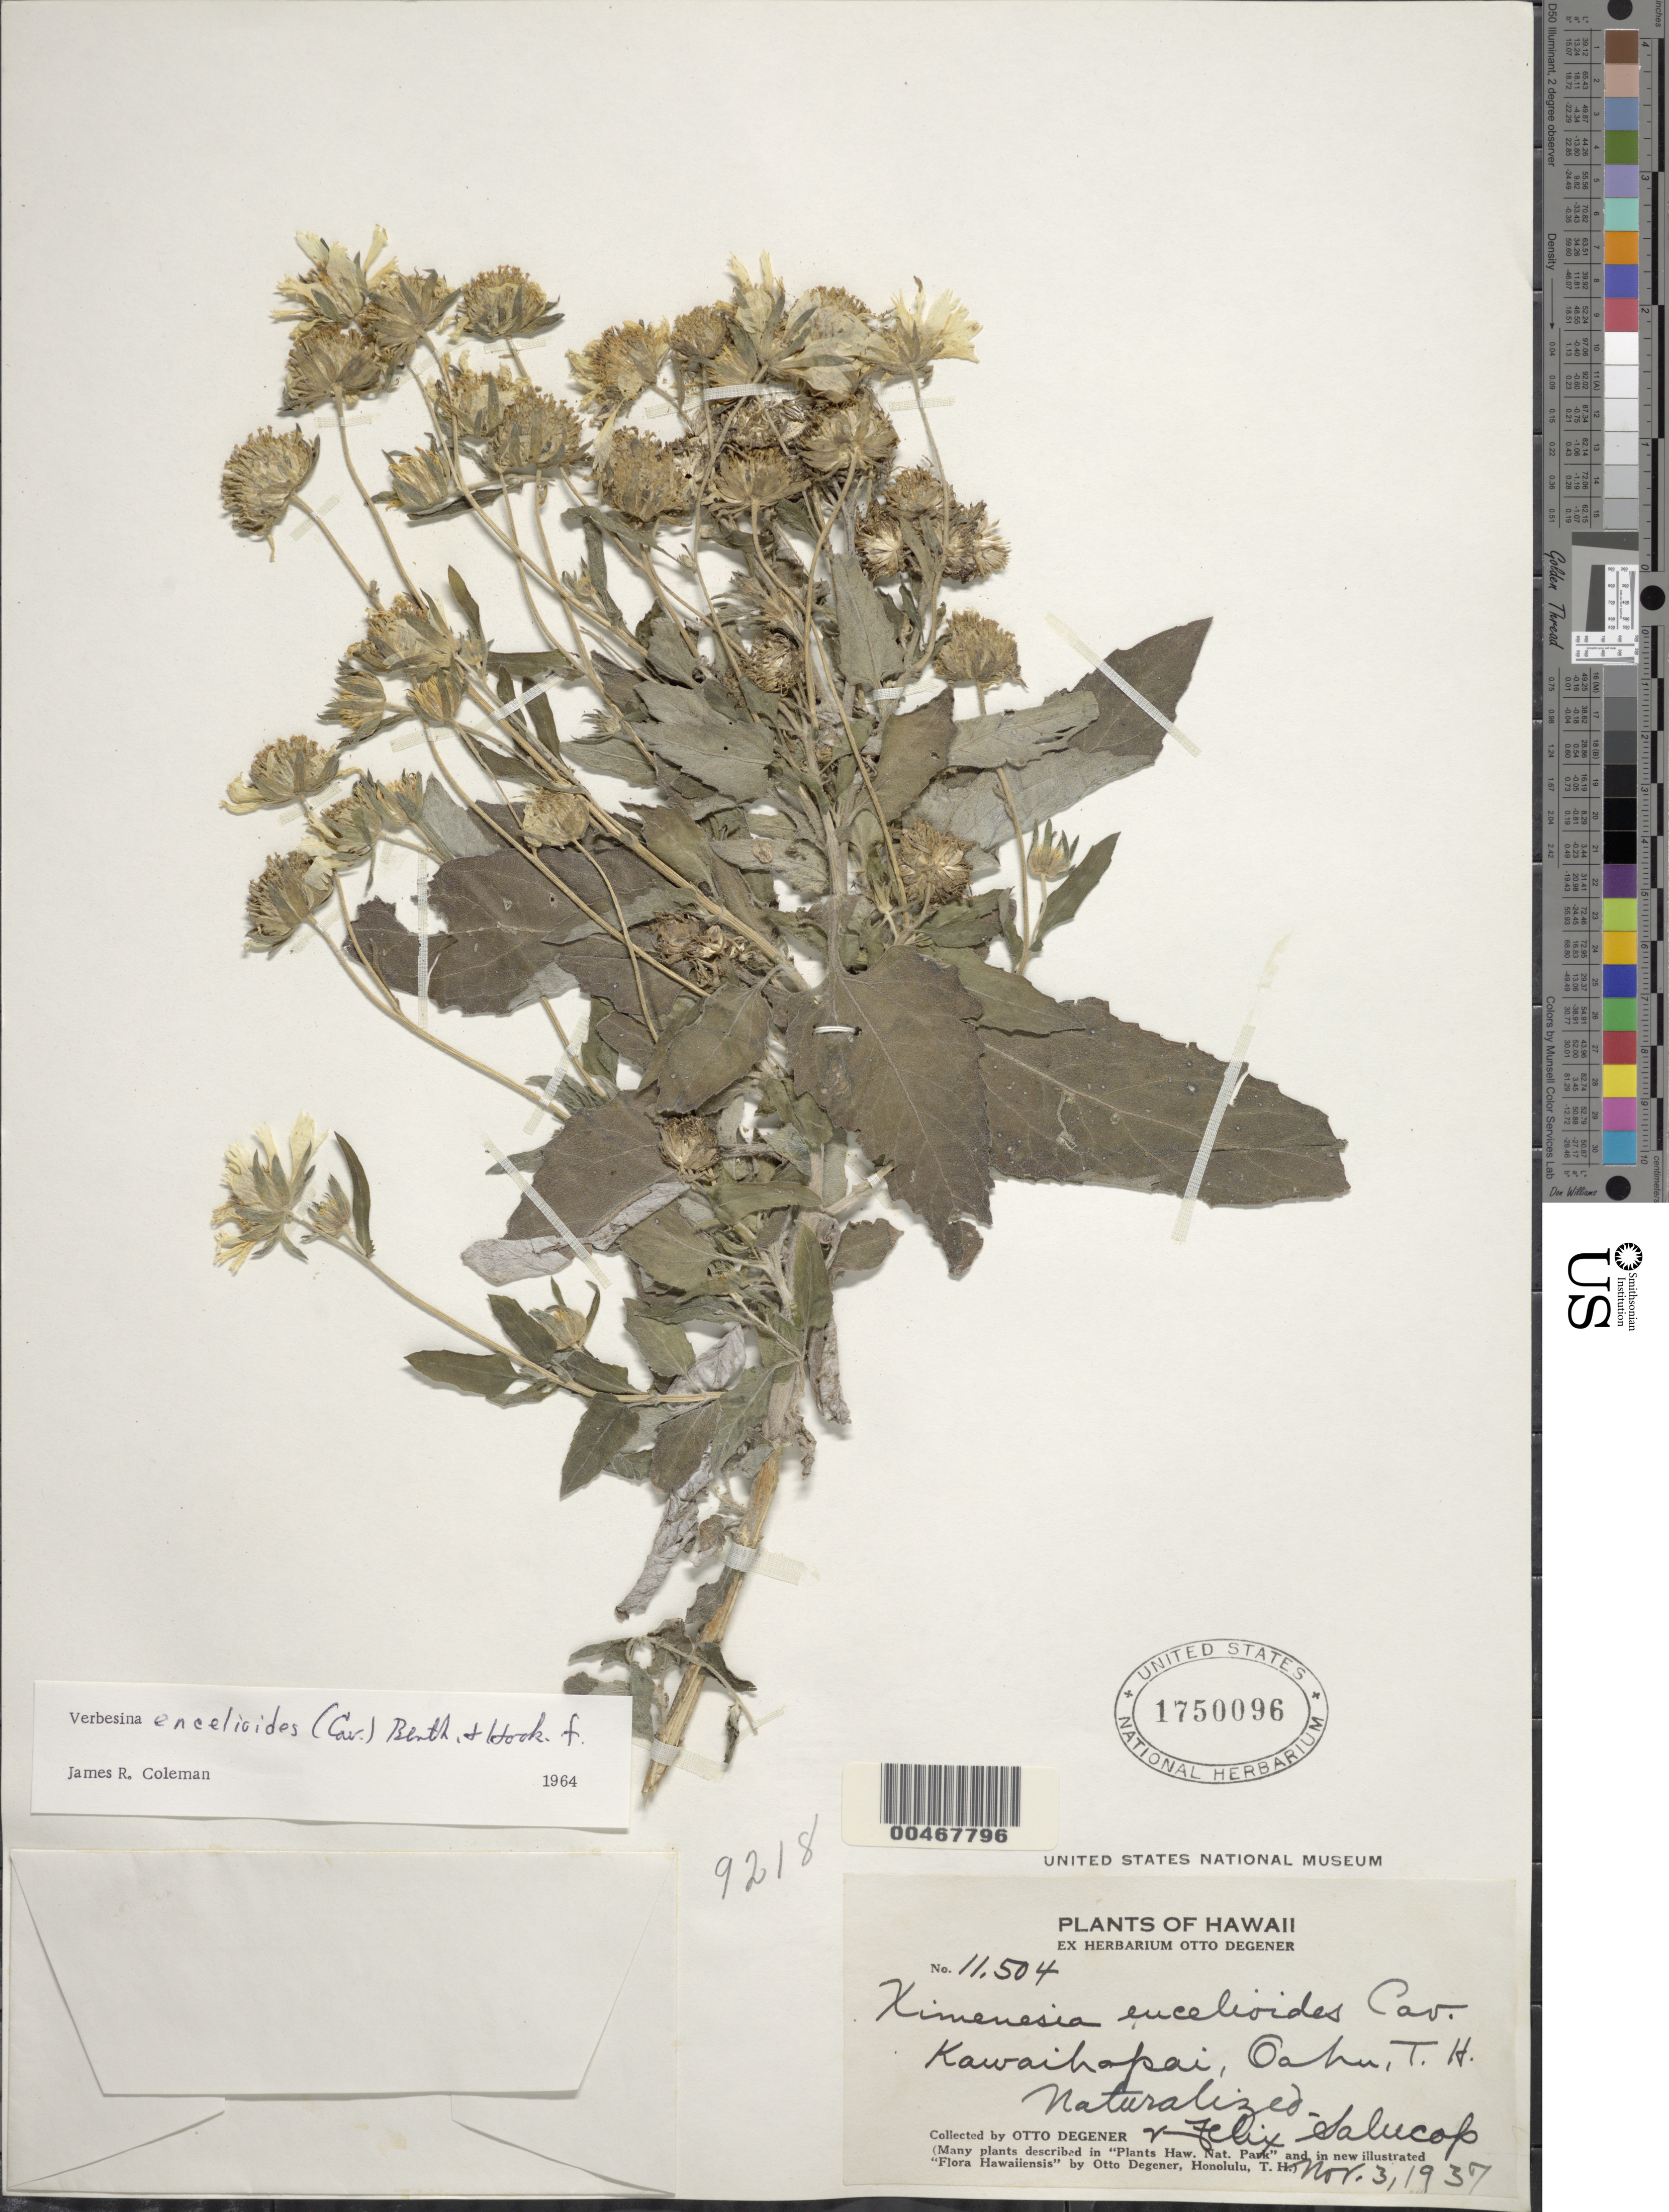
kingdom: Plantae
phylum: Tracheophyta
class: Magnoliopsida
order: Asterales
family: Asteraceae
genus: Verbesina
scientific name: Verbesina encelioides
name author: (Cav.) Benth. & Hook. ex A. Gray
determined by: Coleman, J. R.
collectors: O. Degener & F. Salucop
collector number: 11504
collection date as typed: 3 Nov 1937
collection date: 1937-11-03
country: United States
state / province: Hawaii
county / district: Honolulu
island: Oahu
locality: Kawaihapai.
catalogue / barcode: US 1750096